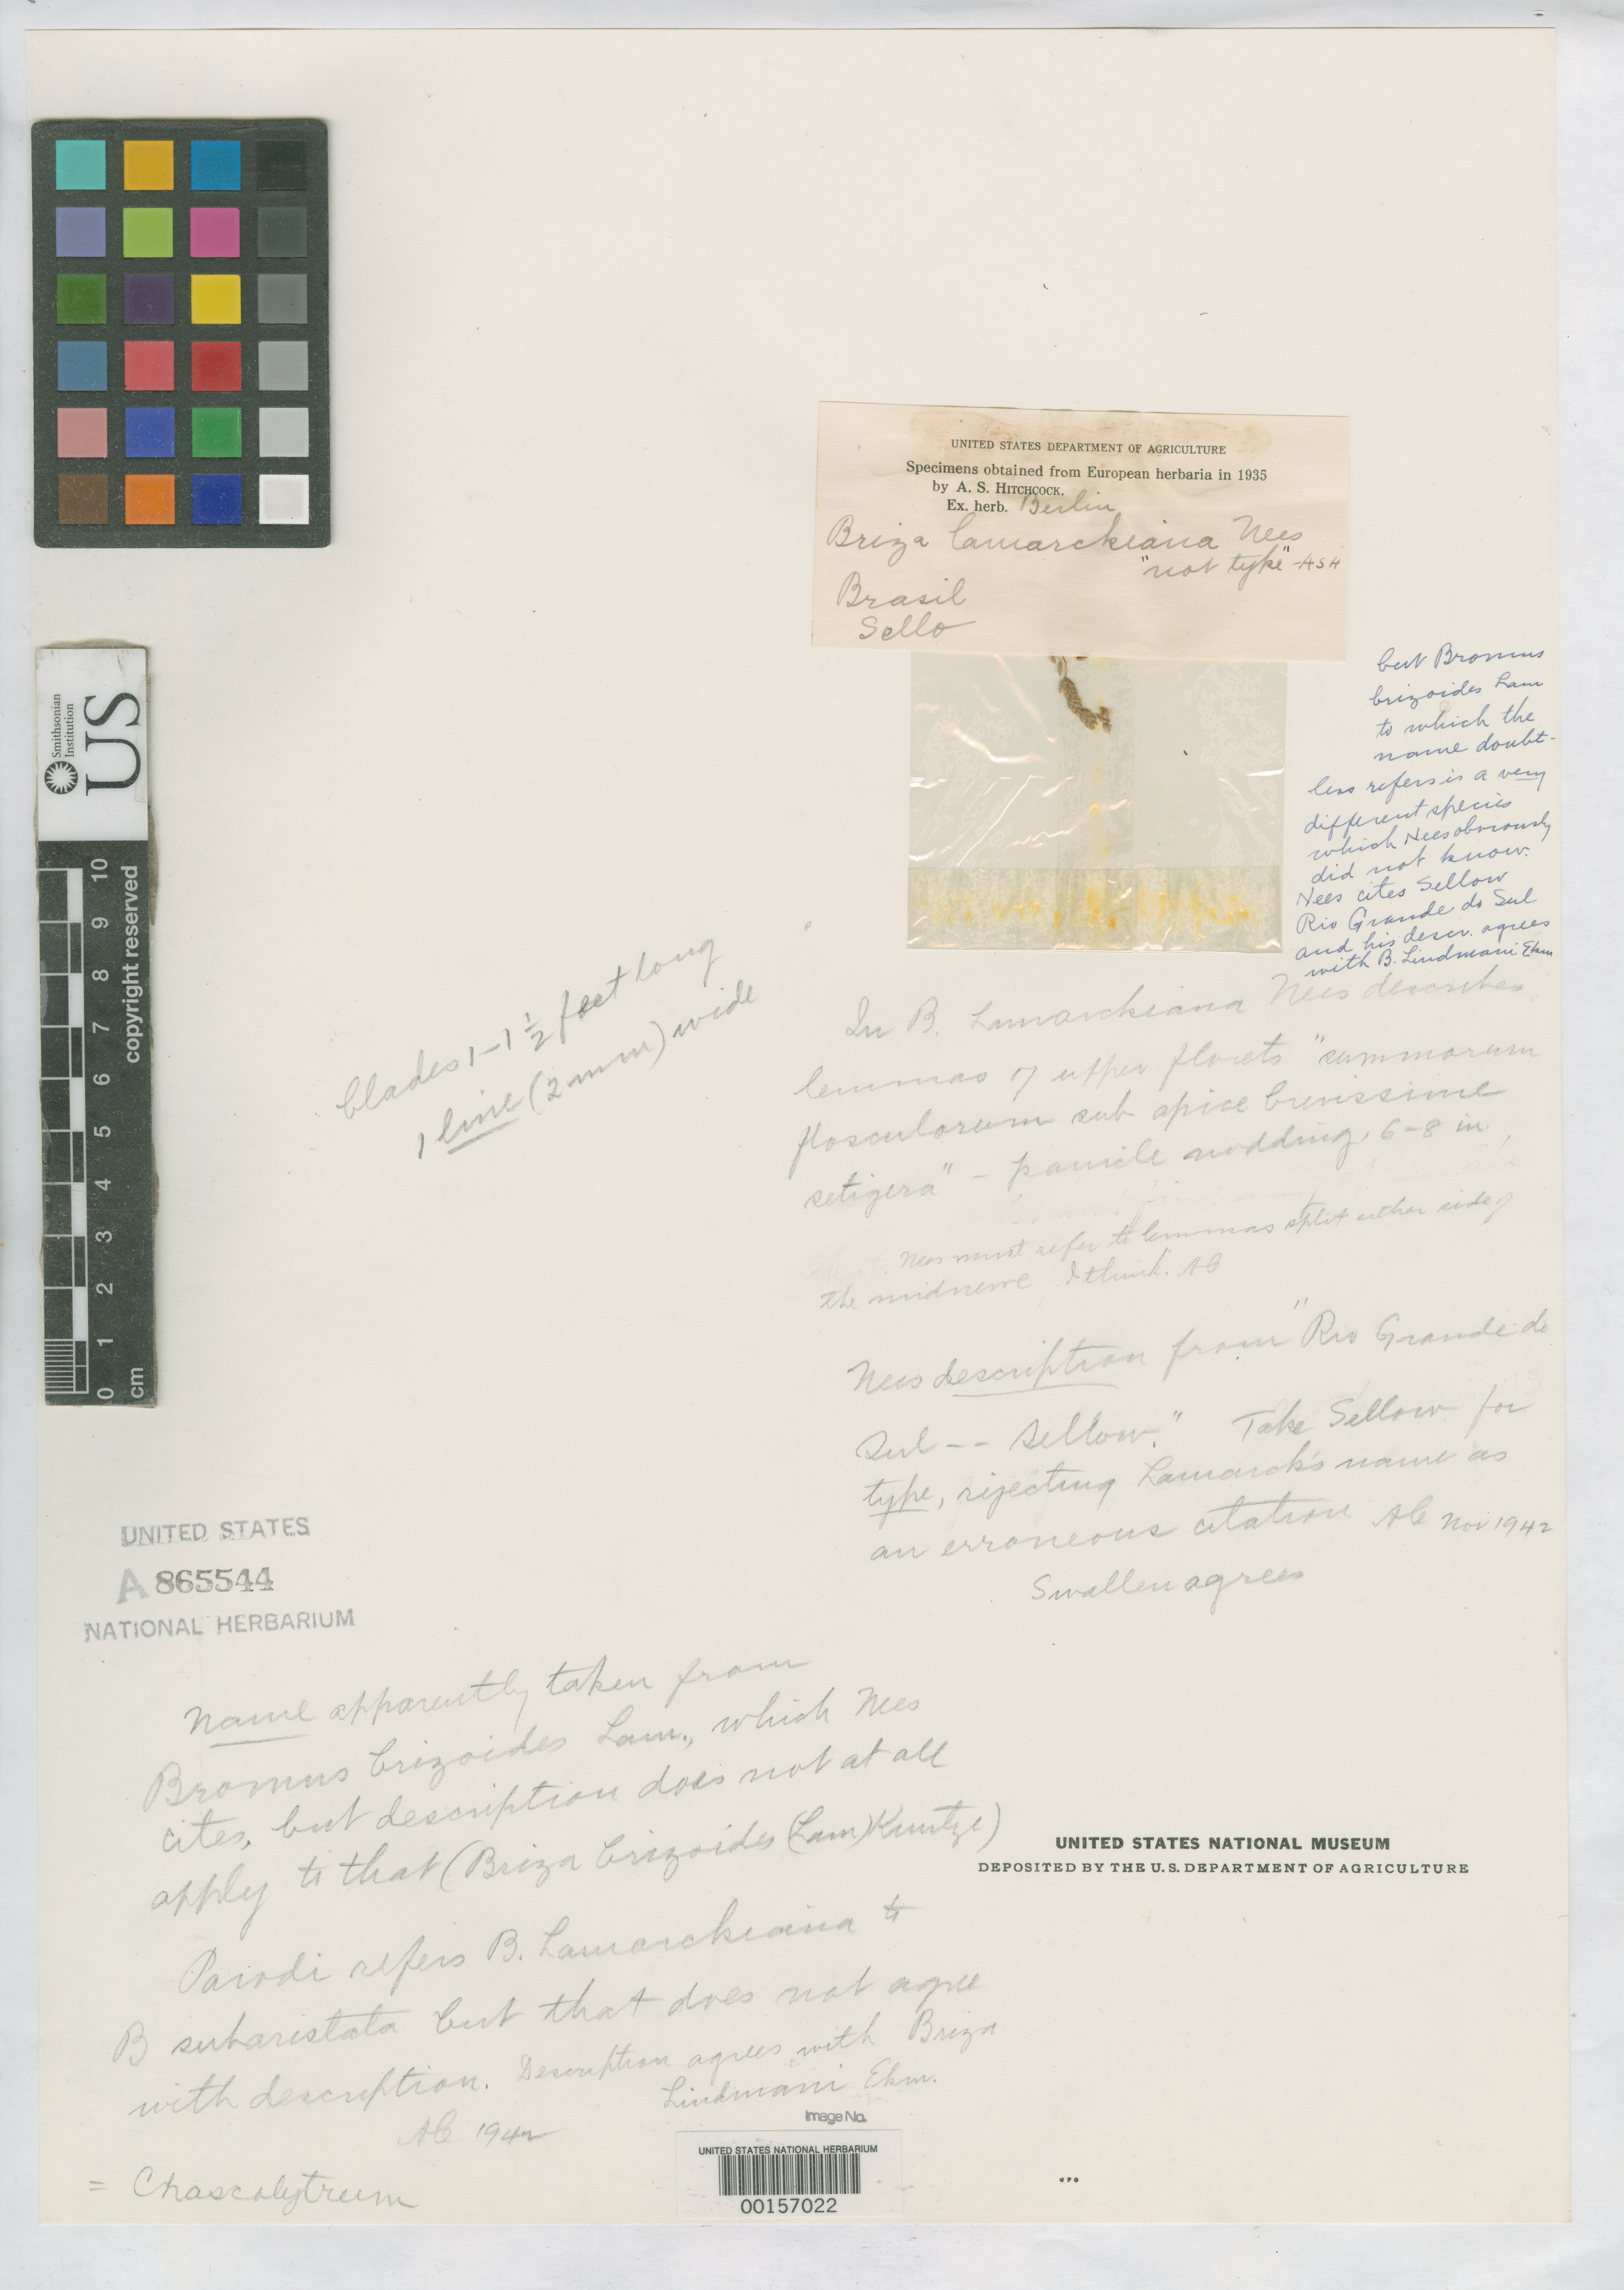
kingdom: Plantae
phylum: Tracheophyta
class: Liliopsida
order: Poales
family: Poaceae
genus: Briza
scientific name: Briza lamarckiana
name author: Nees in Mart.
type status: Type Fragment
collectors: F. Sellow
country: Brazil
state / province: Rio Grande do Sul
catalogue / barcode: US 865544A